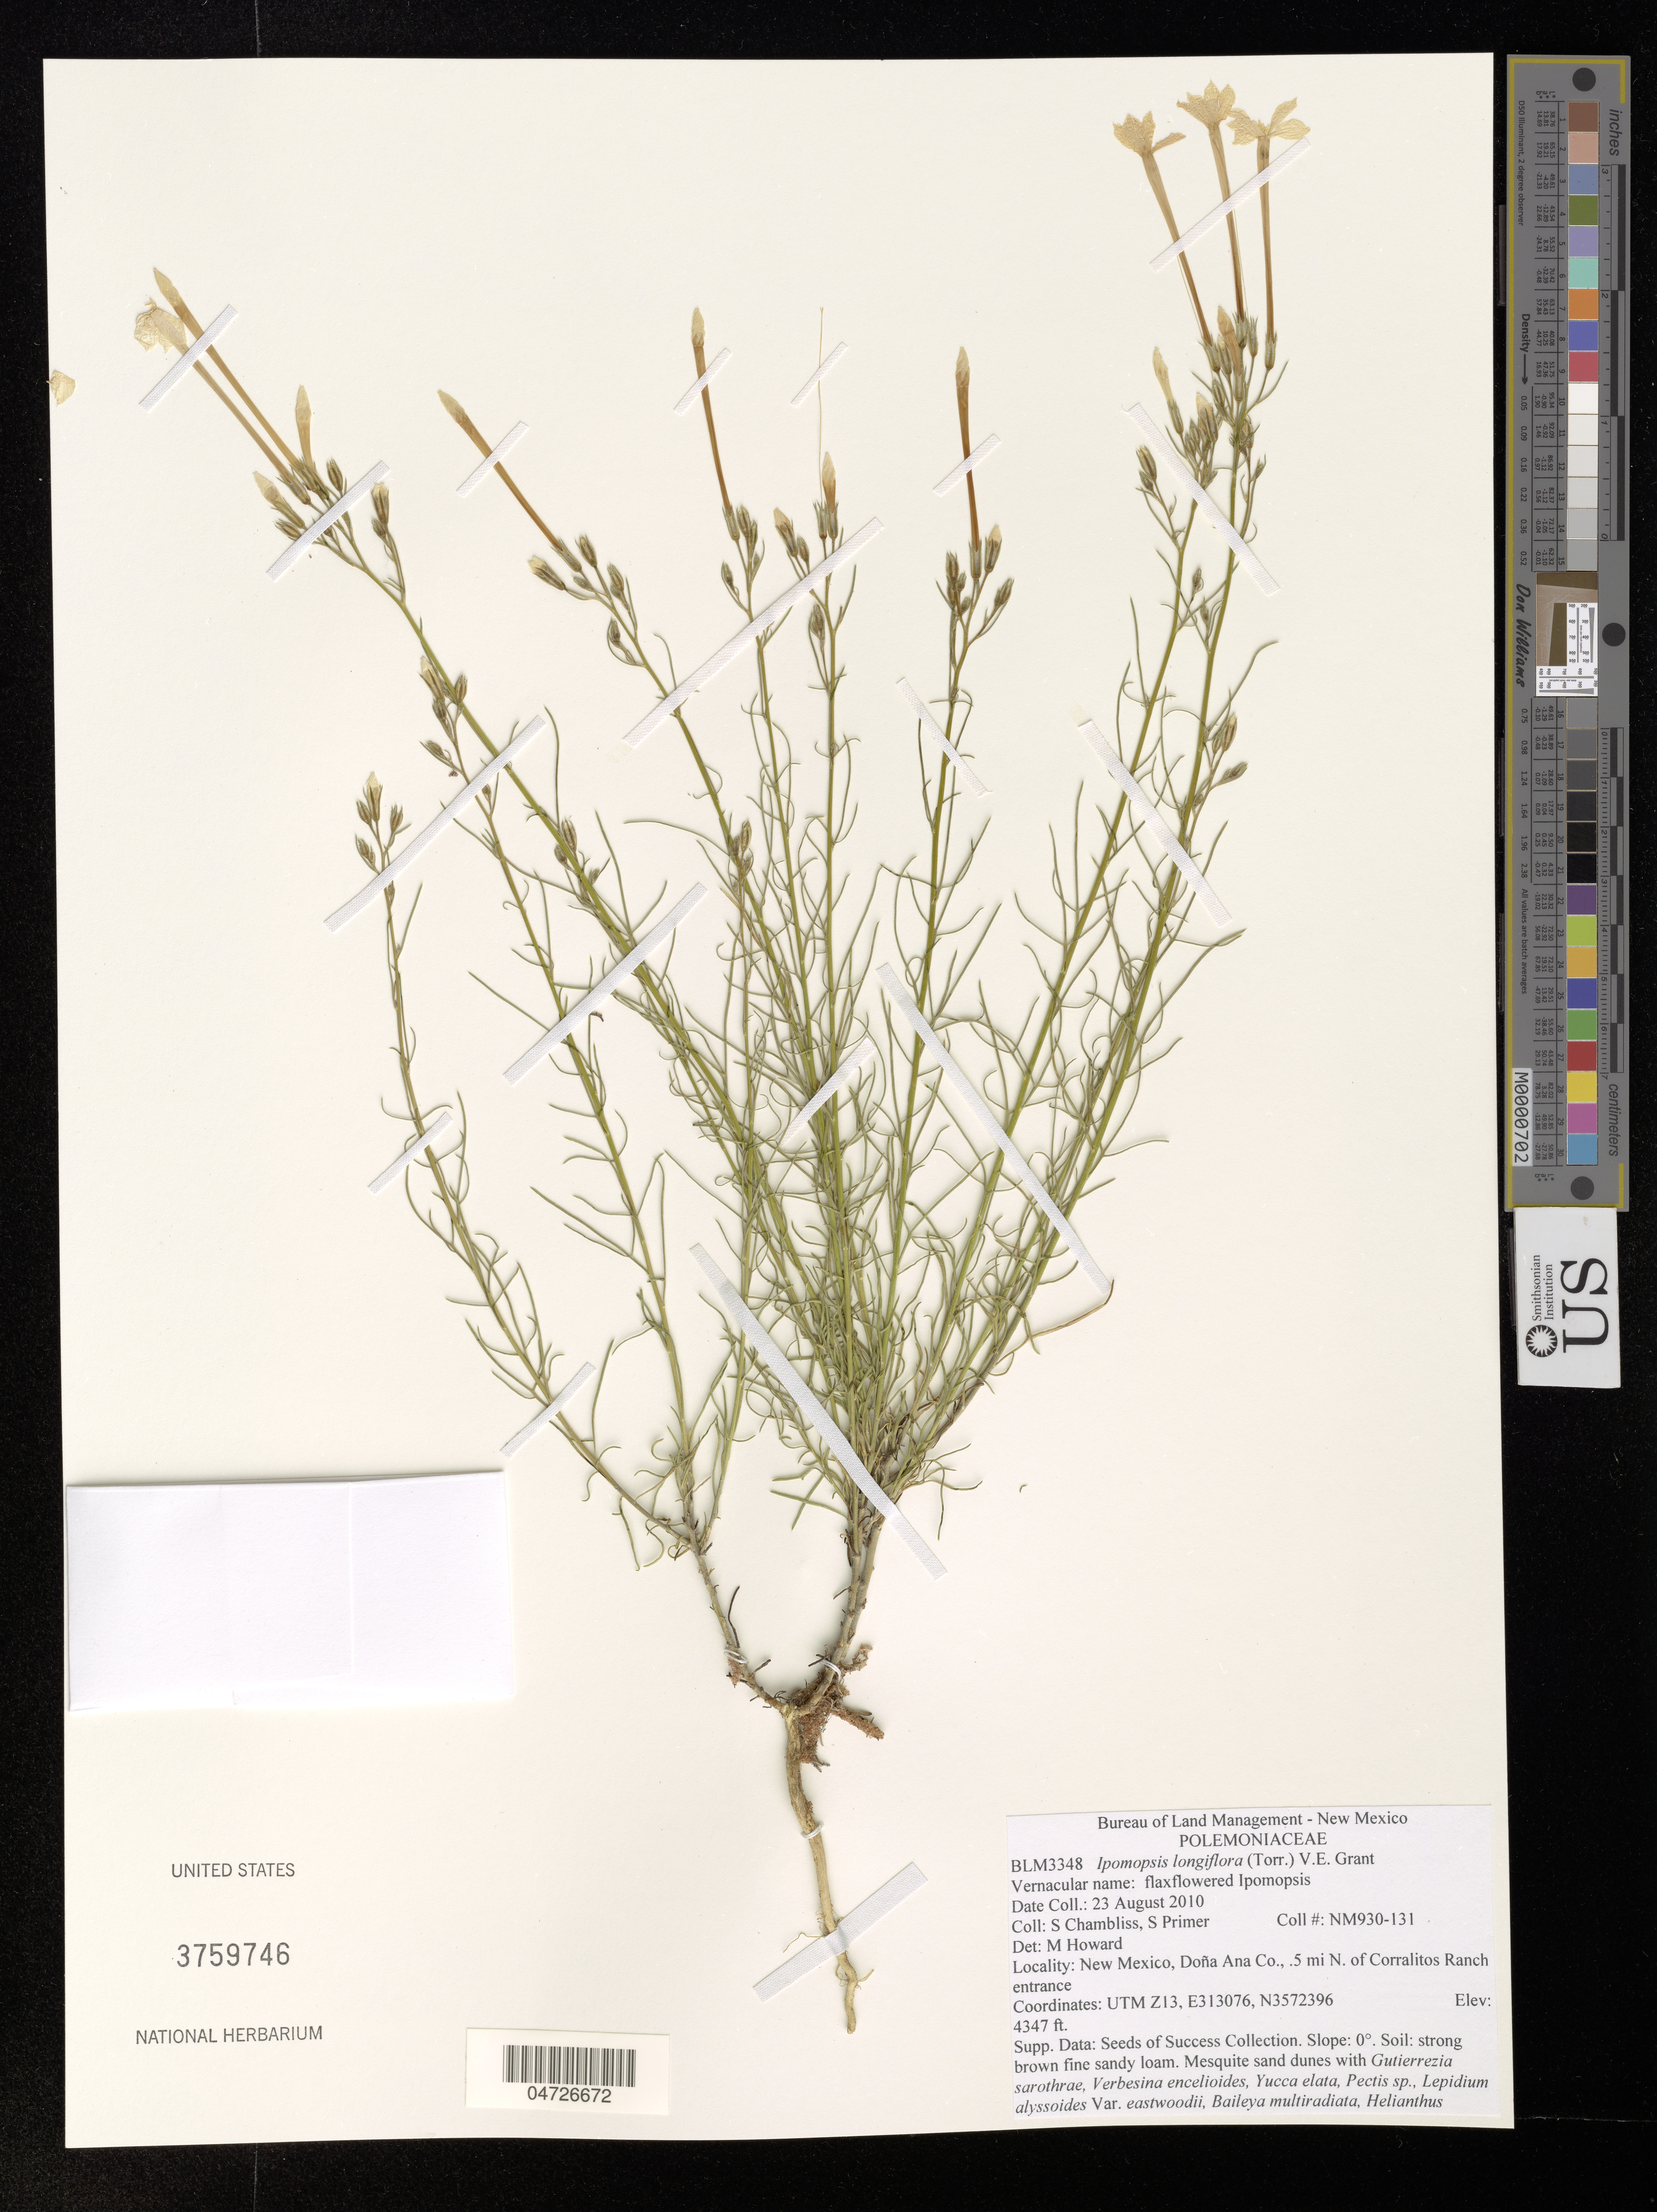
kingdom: Plantae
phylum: Tracheophyta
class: Magnoliopsida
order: Ericales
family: Polemoniaceae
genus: Ipomopsis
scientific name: Ipomopsis longiflora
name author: (Torr.) V.E. Grant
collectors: S. Chambliss & S. Primer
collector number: NM930-131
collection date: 2010-08-23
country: United States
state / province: New Mexico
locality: Doña Ana Co., .5 mi N. of Corralitos Ranch entrance.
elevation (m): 1325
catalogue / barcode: US 3759746